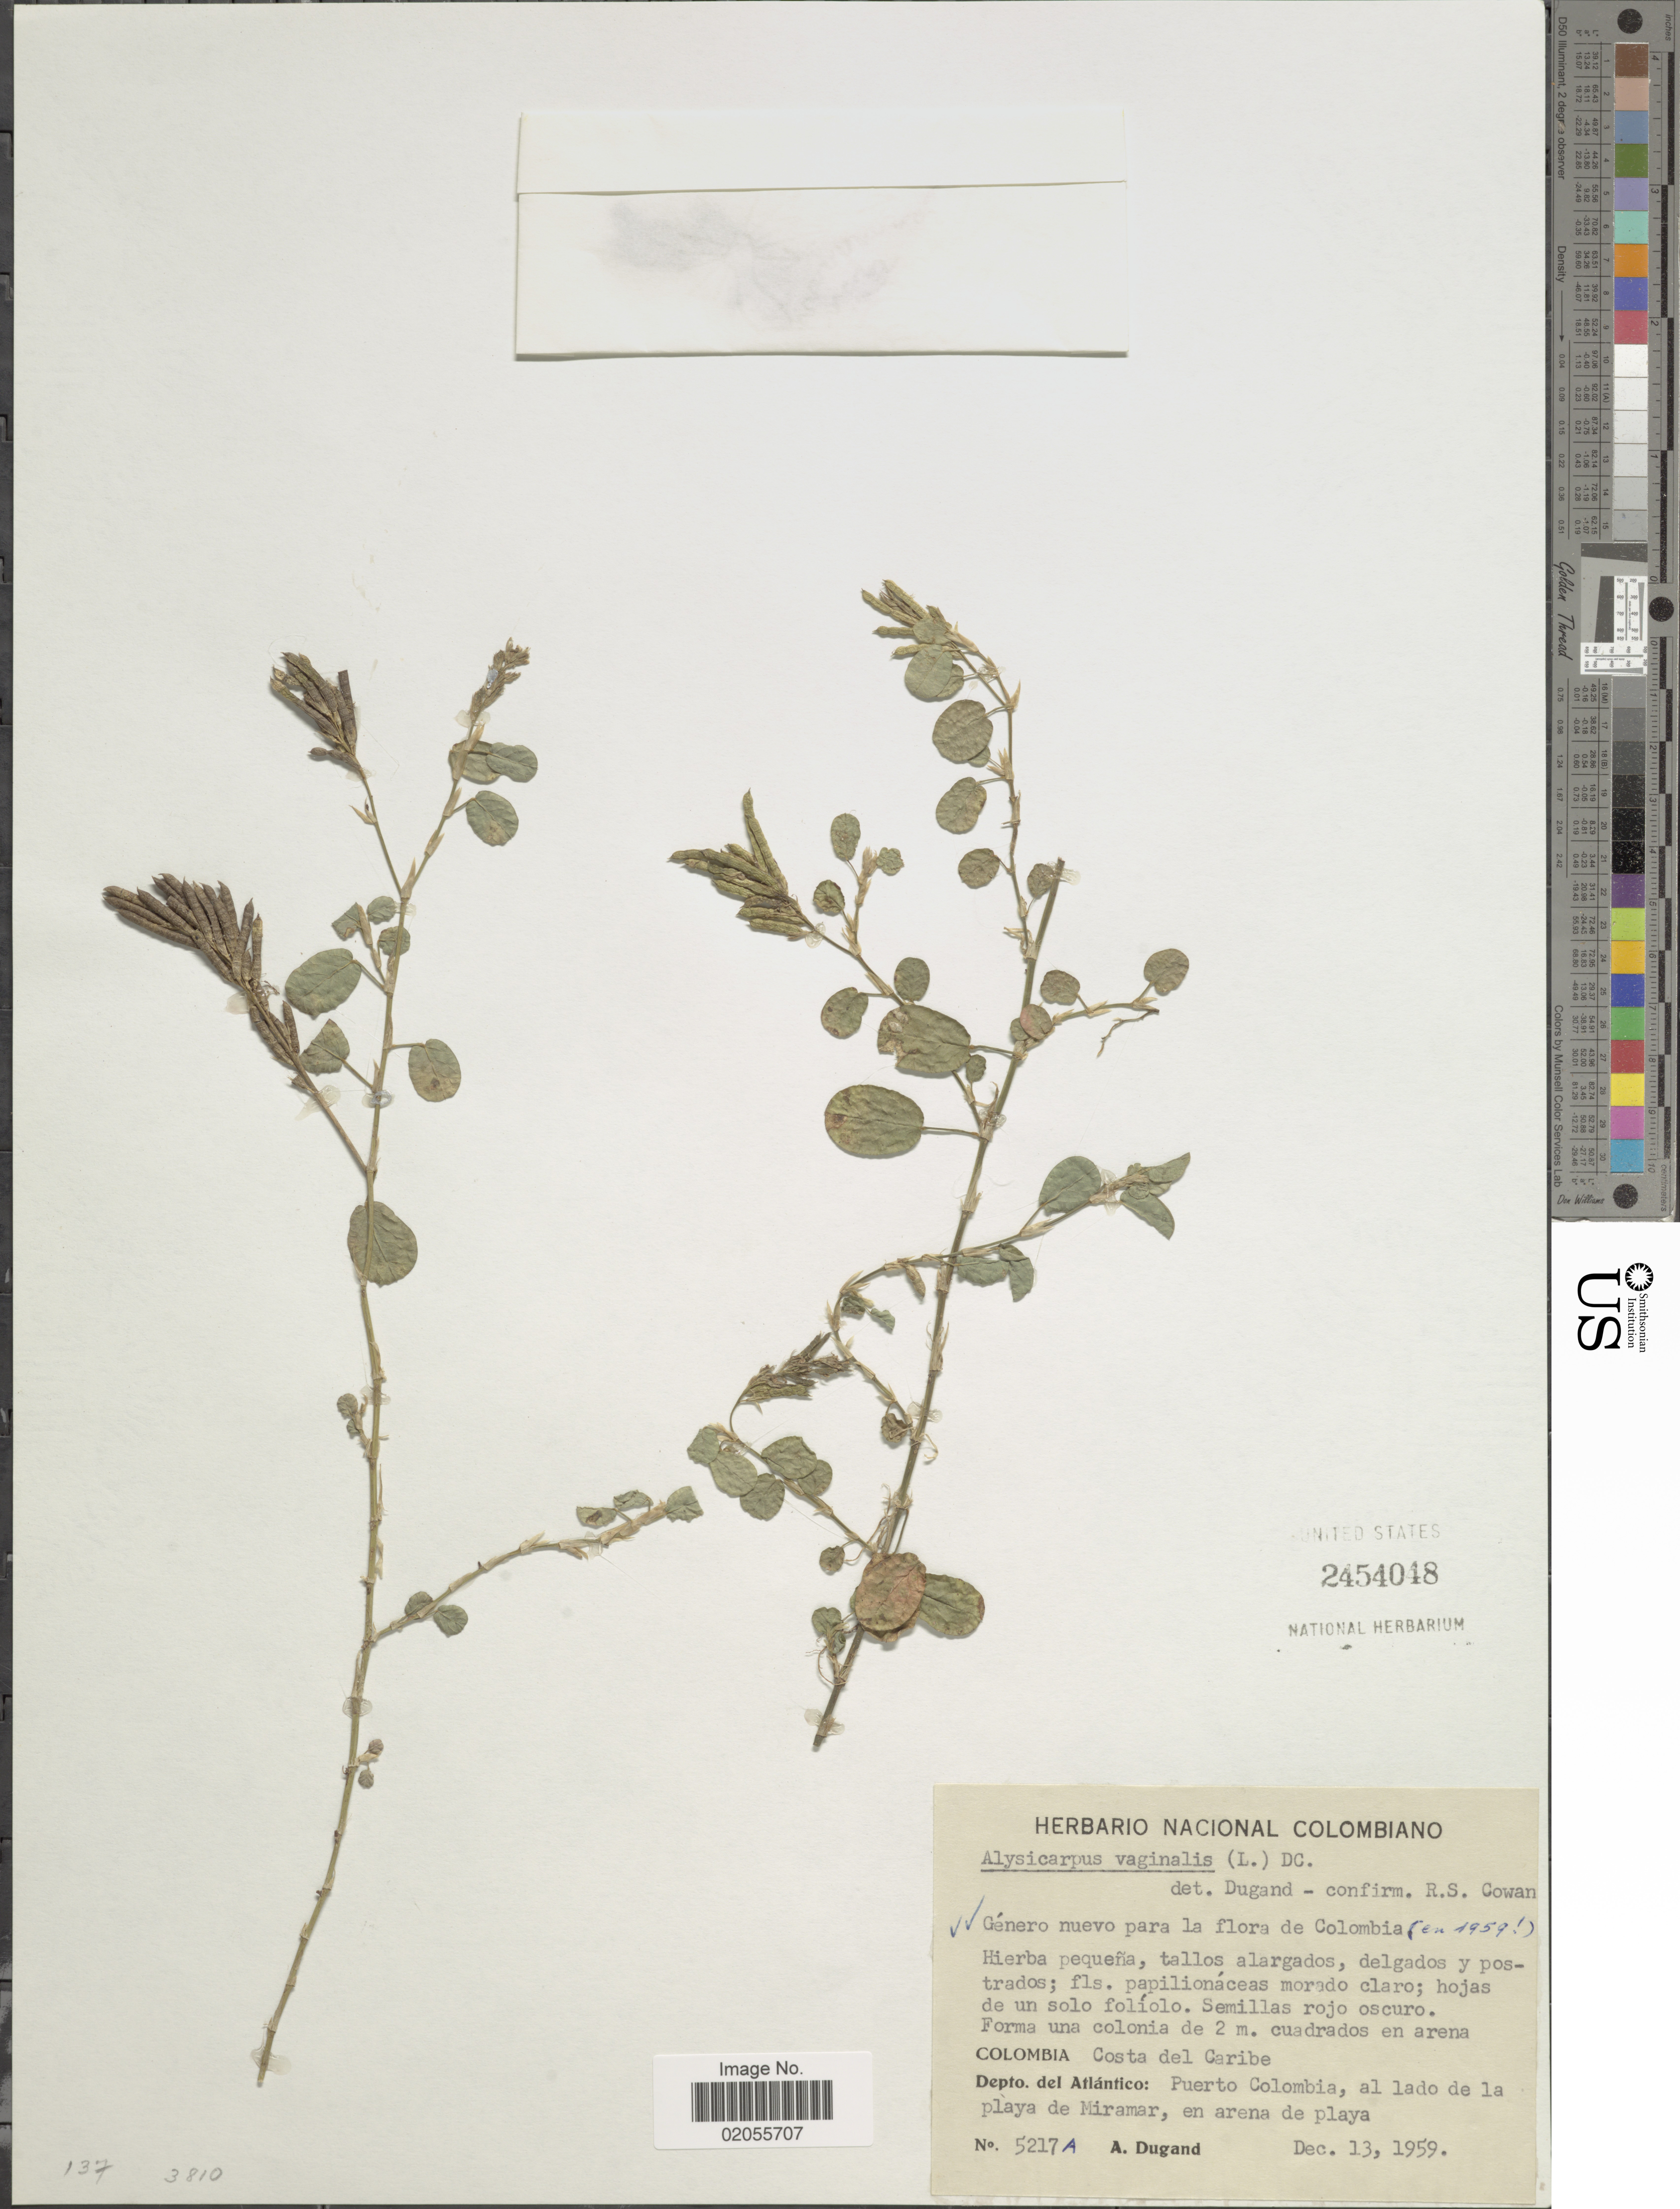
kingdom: Plantae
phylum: Tracheophyta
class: Magnoliopsida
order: Fabales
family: Fabaceae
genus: Alysicarpus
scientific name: Alysicarpus vaginalis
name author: (L.) DC.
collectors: A. Dugand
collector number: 5217A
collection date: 1959-12-13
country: Colombia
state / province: Atlántico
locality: Costa del Caribe, Puerto Colombia, al lado de la playa de Miramar, en arena de playa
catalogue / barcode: US 2454048